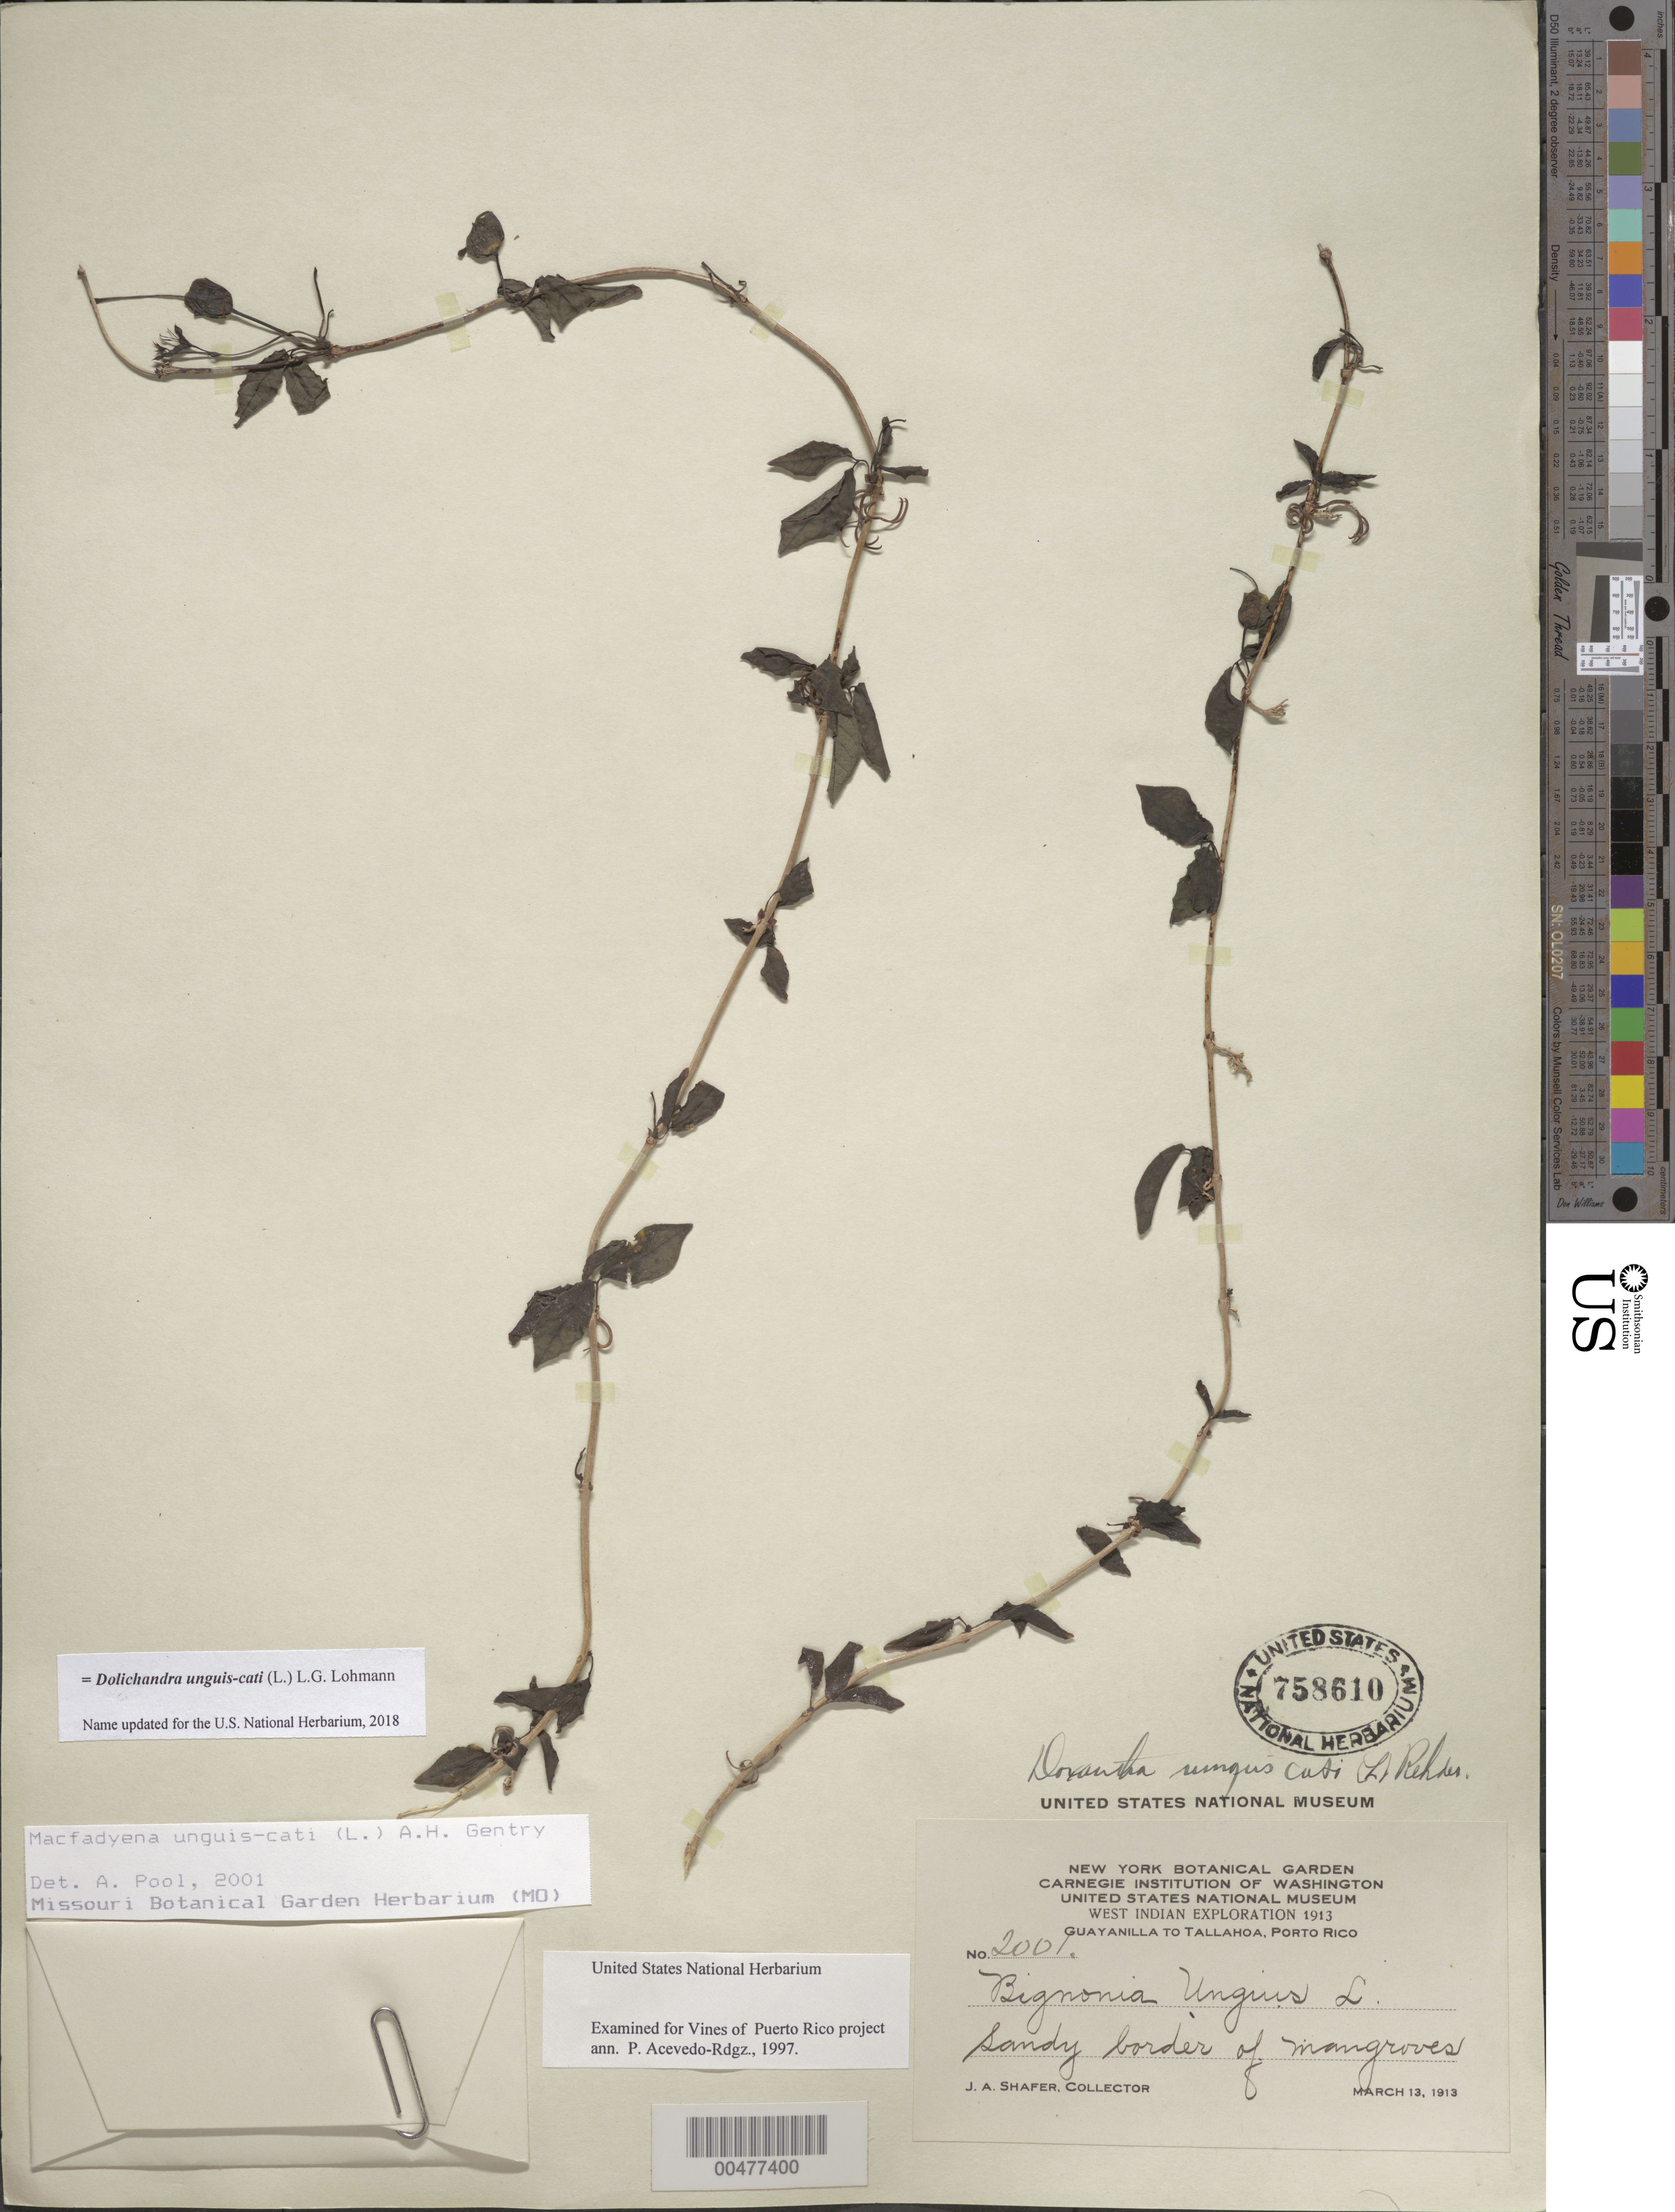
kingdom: Plantae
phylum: Tracheophyta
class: Magnoliopsida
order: Lamiales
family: Bignoniaceae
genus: Dolichandra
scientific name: Dolichandra unguis-cati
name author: (L.) L.G. Lohmann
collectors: J. A. Shafer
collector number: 2001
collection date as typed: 13 Mar 1913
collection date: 1913-03-13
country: Puerto Rico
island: Greater Antilles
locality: Sandy border of Mangroves.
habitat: Sandy border of mangroves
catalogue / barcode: US 758610